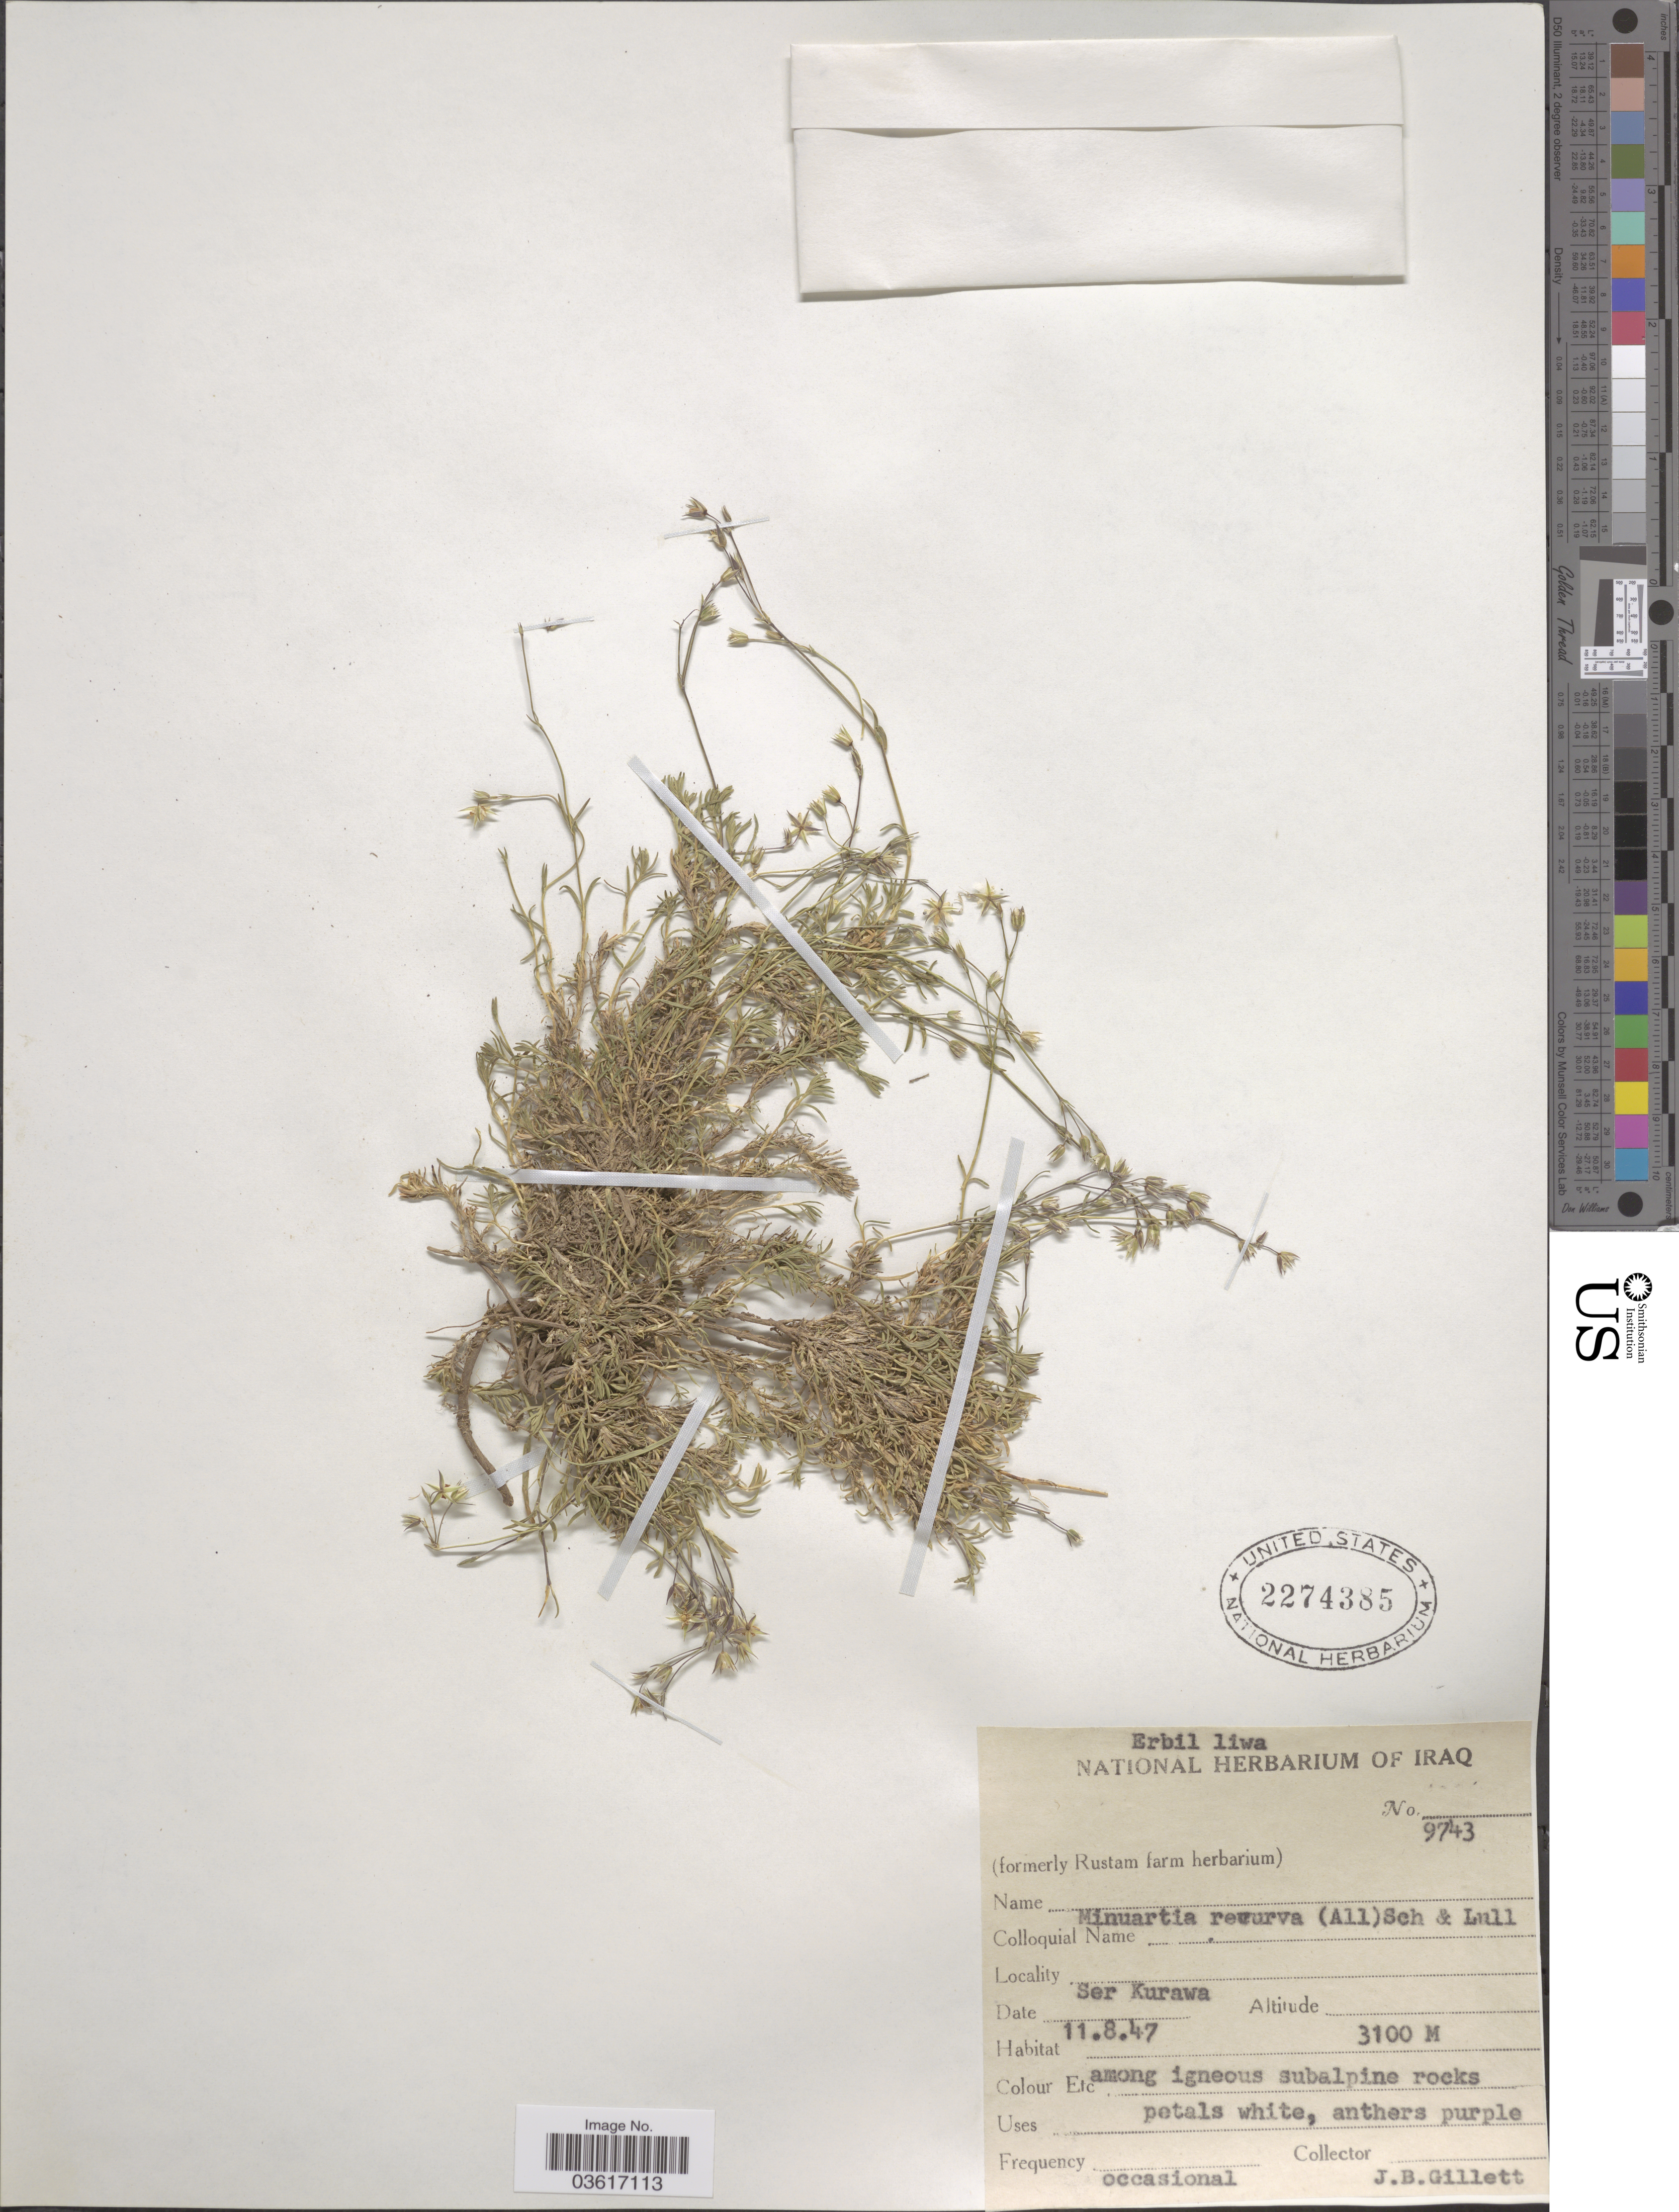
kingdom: Plantae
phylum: Tracheophyta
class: Magnoliopsida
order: Caryophyllales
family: Caryophyllaceae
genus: Minuartia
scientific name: Minuartia recurva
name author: (All.) Schinz & Thell.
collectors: J. B. Gillett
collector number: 9743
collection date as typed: Transcribed d/m/y: 11/8/47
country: Iraq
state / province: Arbīl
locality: Erbil liwa. Ser Kurawa.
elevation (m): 3100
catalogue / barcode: US 2274385